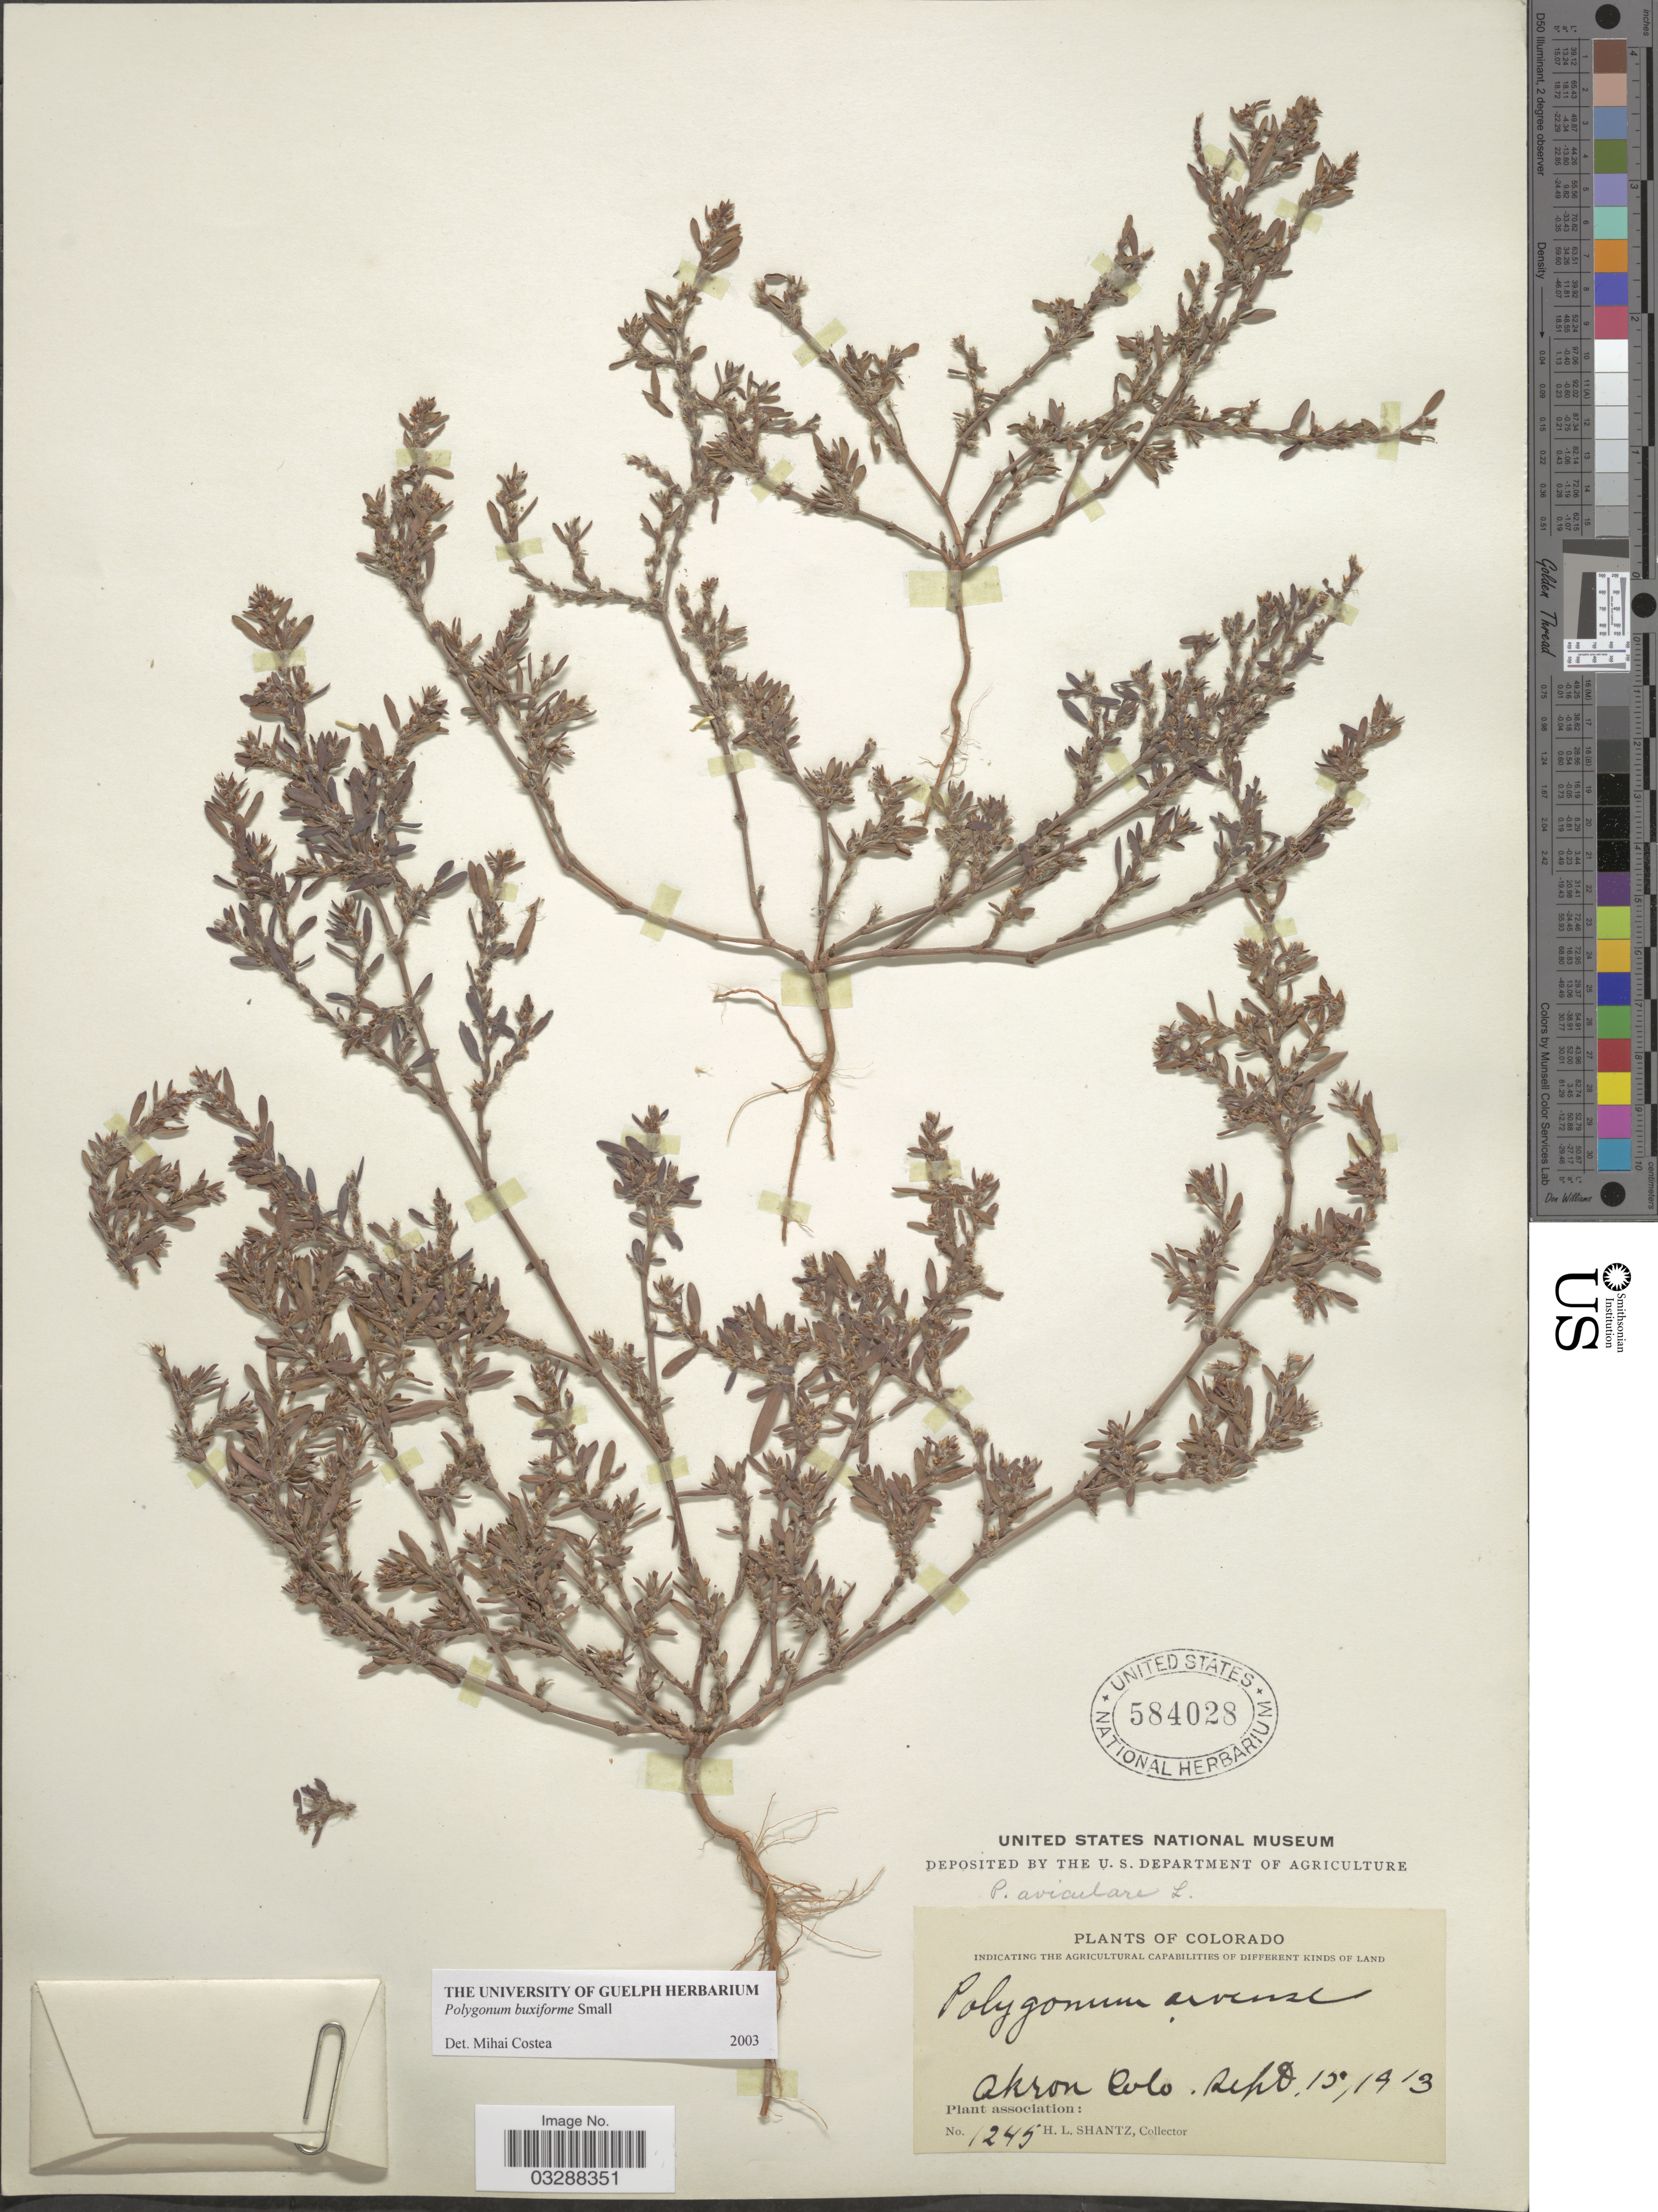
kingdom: Plantae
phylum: Tracheophyta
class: Magnoliopsida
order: Caryophyllales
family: Polygonaceae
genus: Polygonum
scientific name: Polygonum buxiforme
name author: Small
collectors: H. Shantz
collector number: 1245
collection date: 1913-09-15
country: United States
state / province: Colorado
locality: Akron.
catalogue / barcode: US 584028